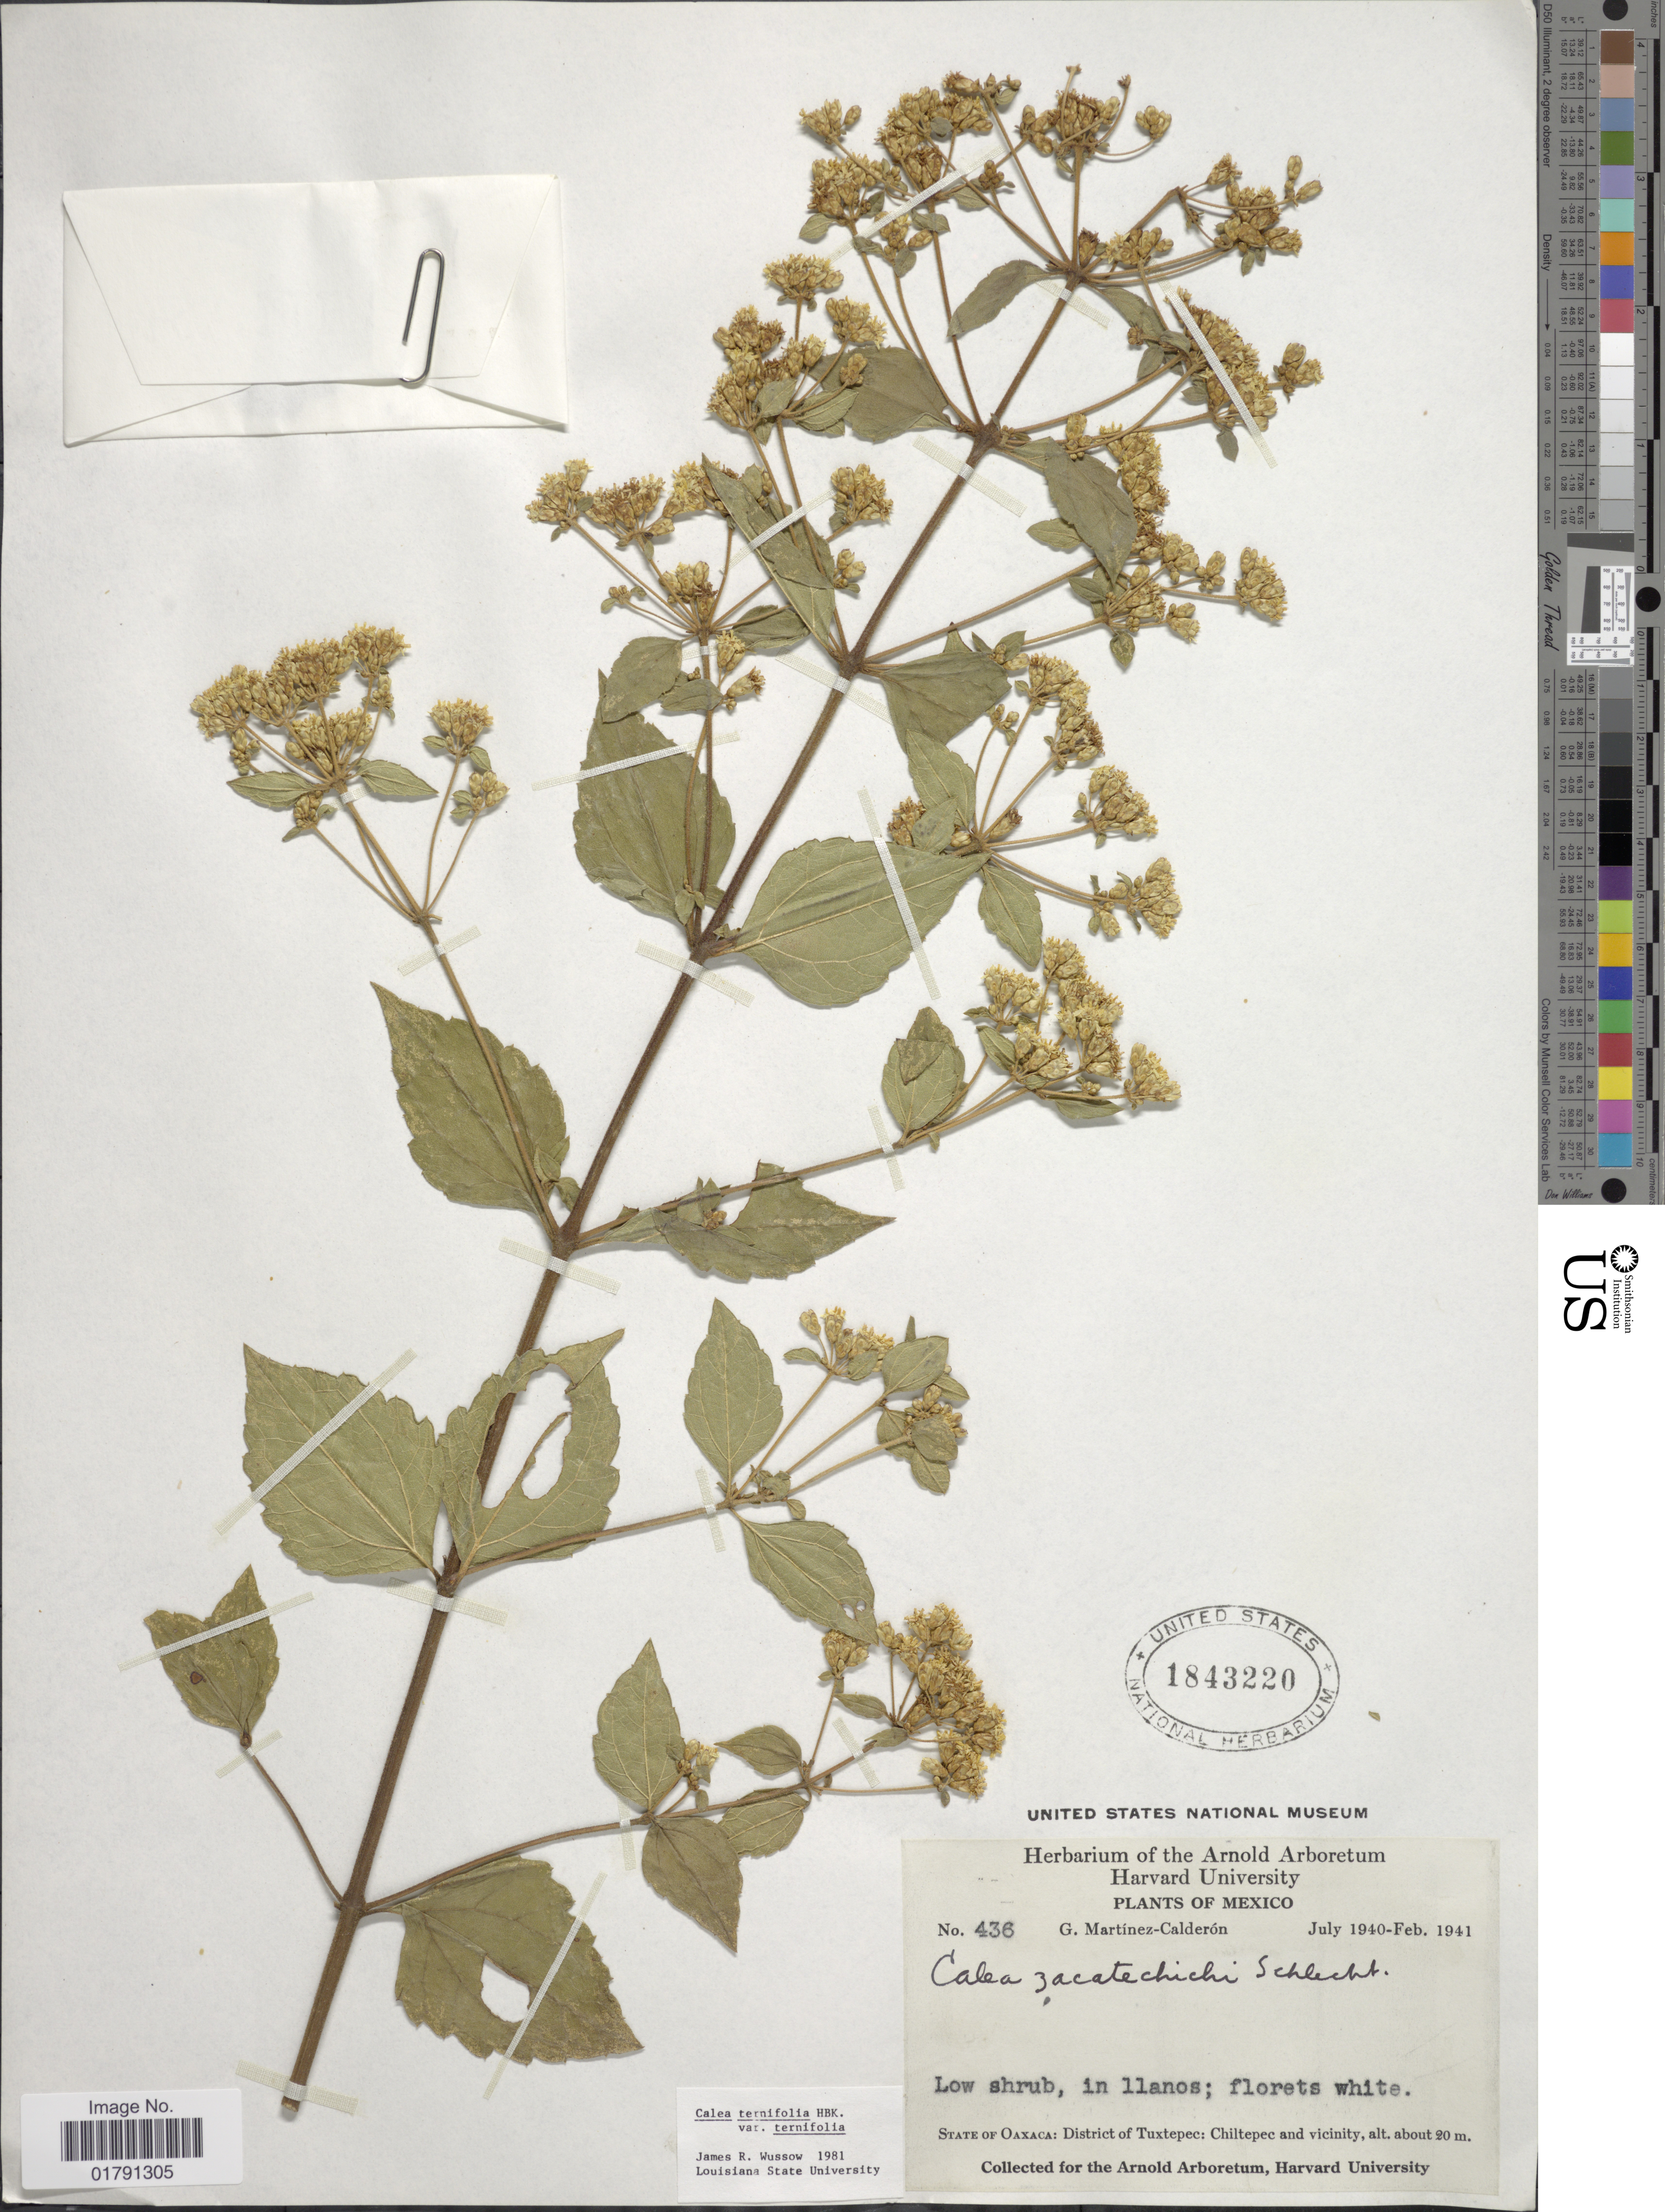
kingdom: Plantae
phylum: Tracheophyta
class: Magnoliopsida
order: Asterales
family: Asteraceae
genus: Calea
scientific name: Calea ternifolia var. ternifolia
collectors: G. Martínez Calderón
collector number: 436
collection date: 1940-07/1941-02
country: Mexico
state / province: Oaxaca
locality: District of Tuxtepec, Chiltepec and vicinity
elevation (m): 20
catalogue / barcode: US 1843220